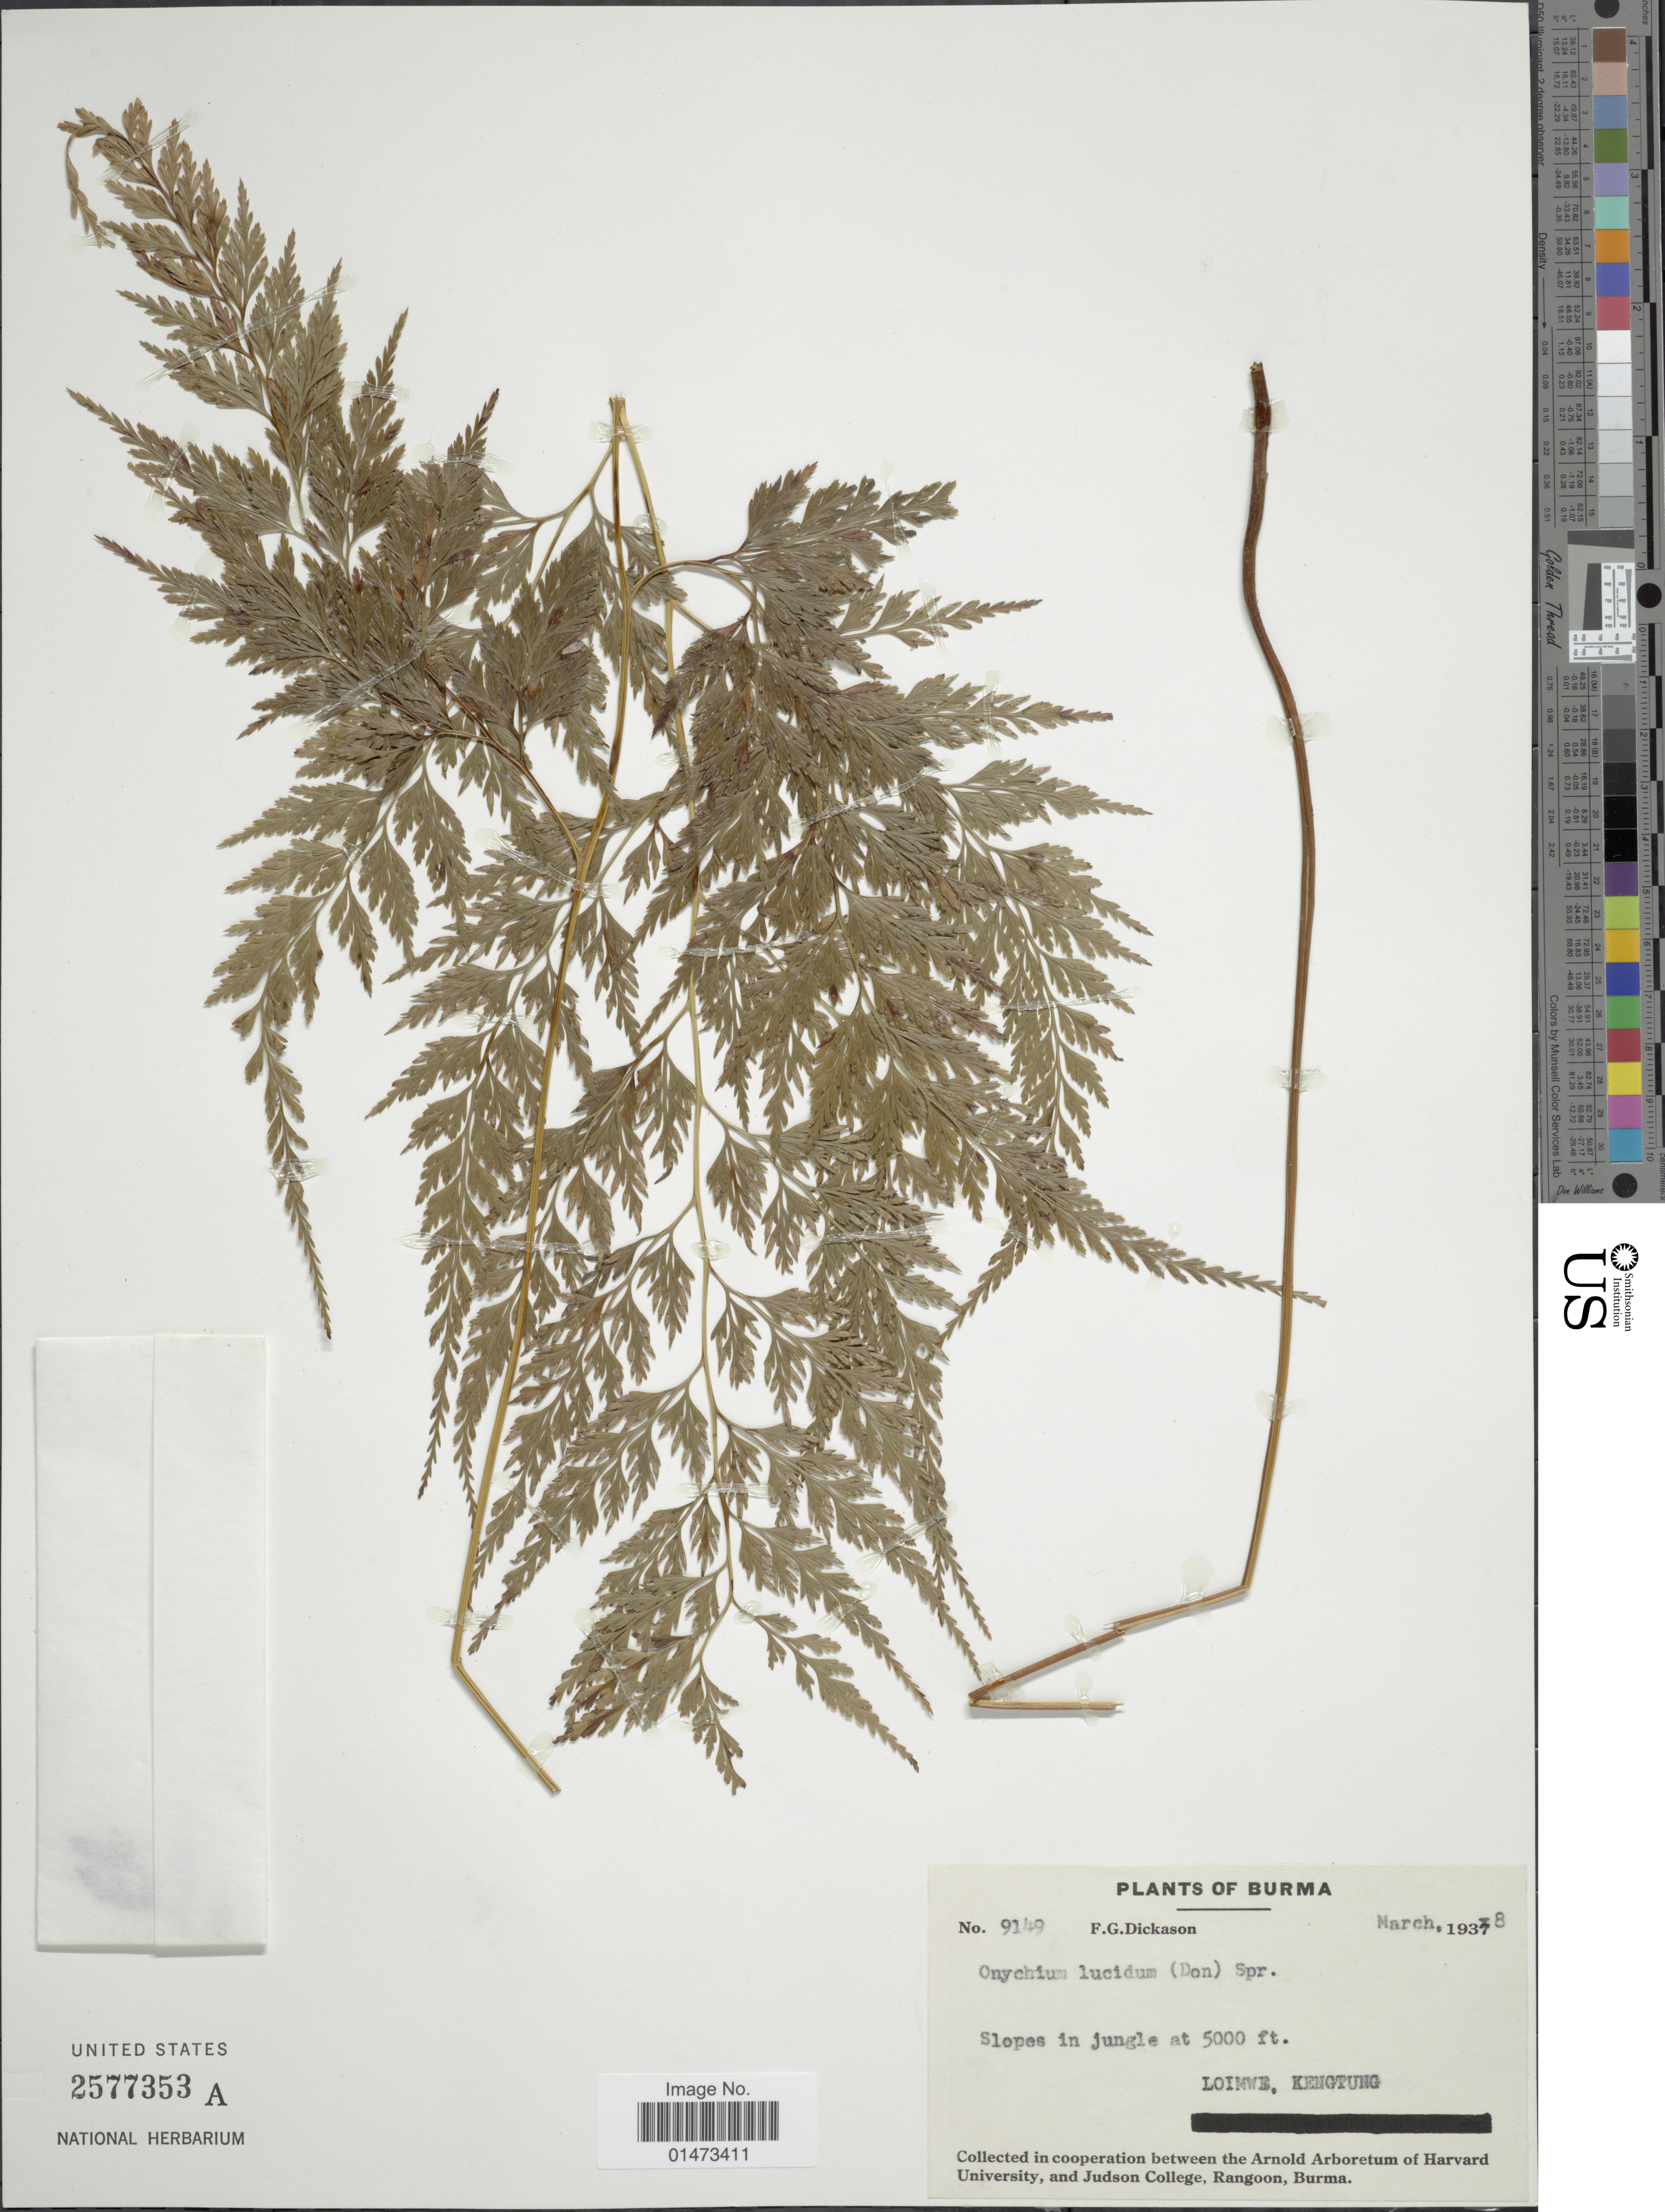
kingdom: Plantae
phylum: Tracheophyta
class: Polypodiopsida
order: Polypodiales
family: Pteridaceae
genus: Onychium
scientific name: Onychium lucidum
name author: (D. Don) Spreng.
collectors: F. Dickason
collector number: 9149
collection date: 1937-03-18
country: Myanmar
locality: Burma, Loimwe, Kengtung.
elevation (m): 1524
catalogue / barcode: US 2577353A